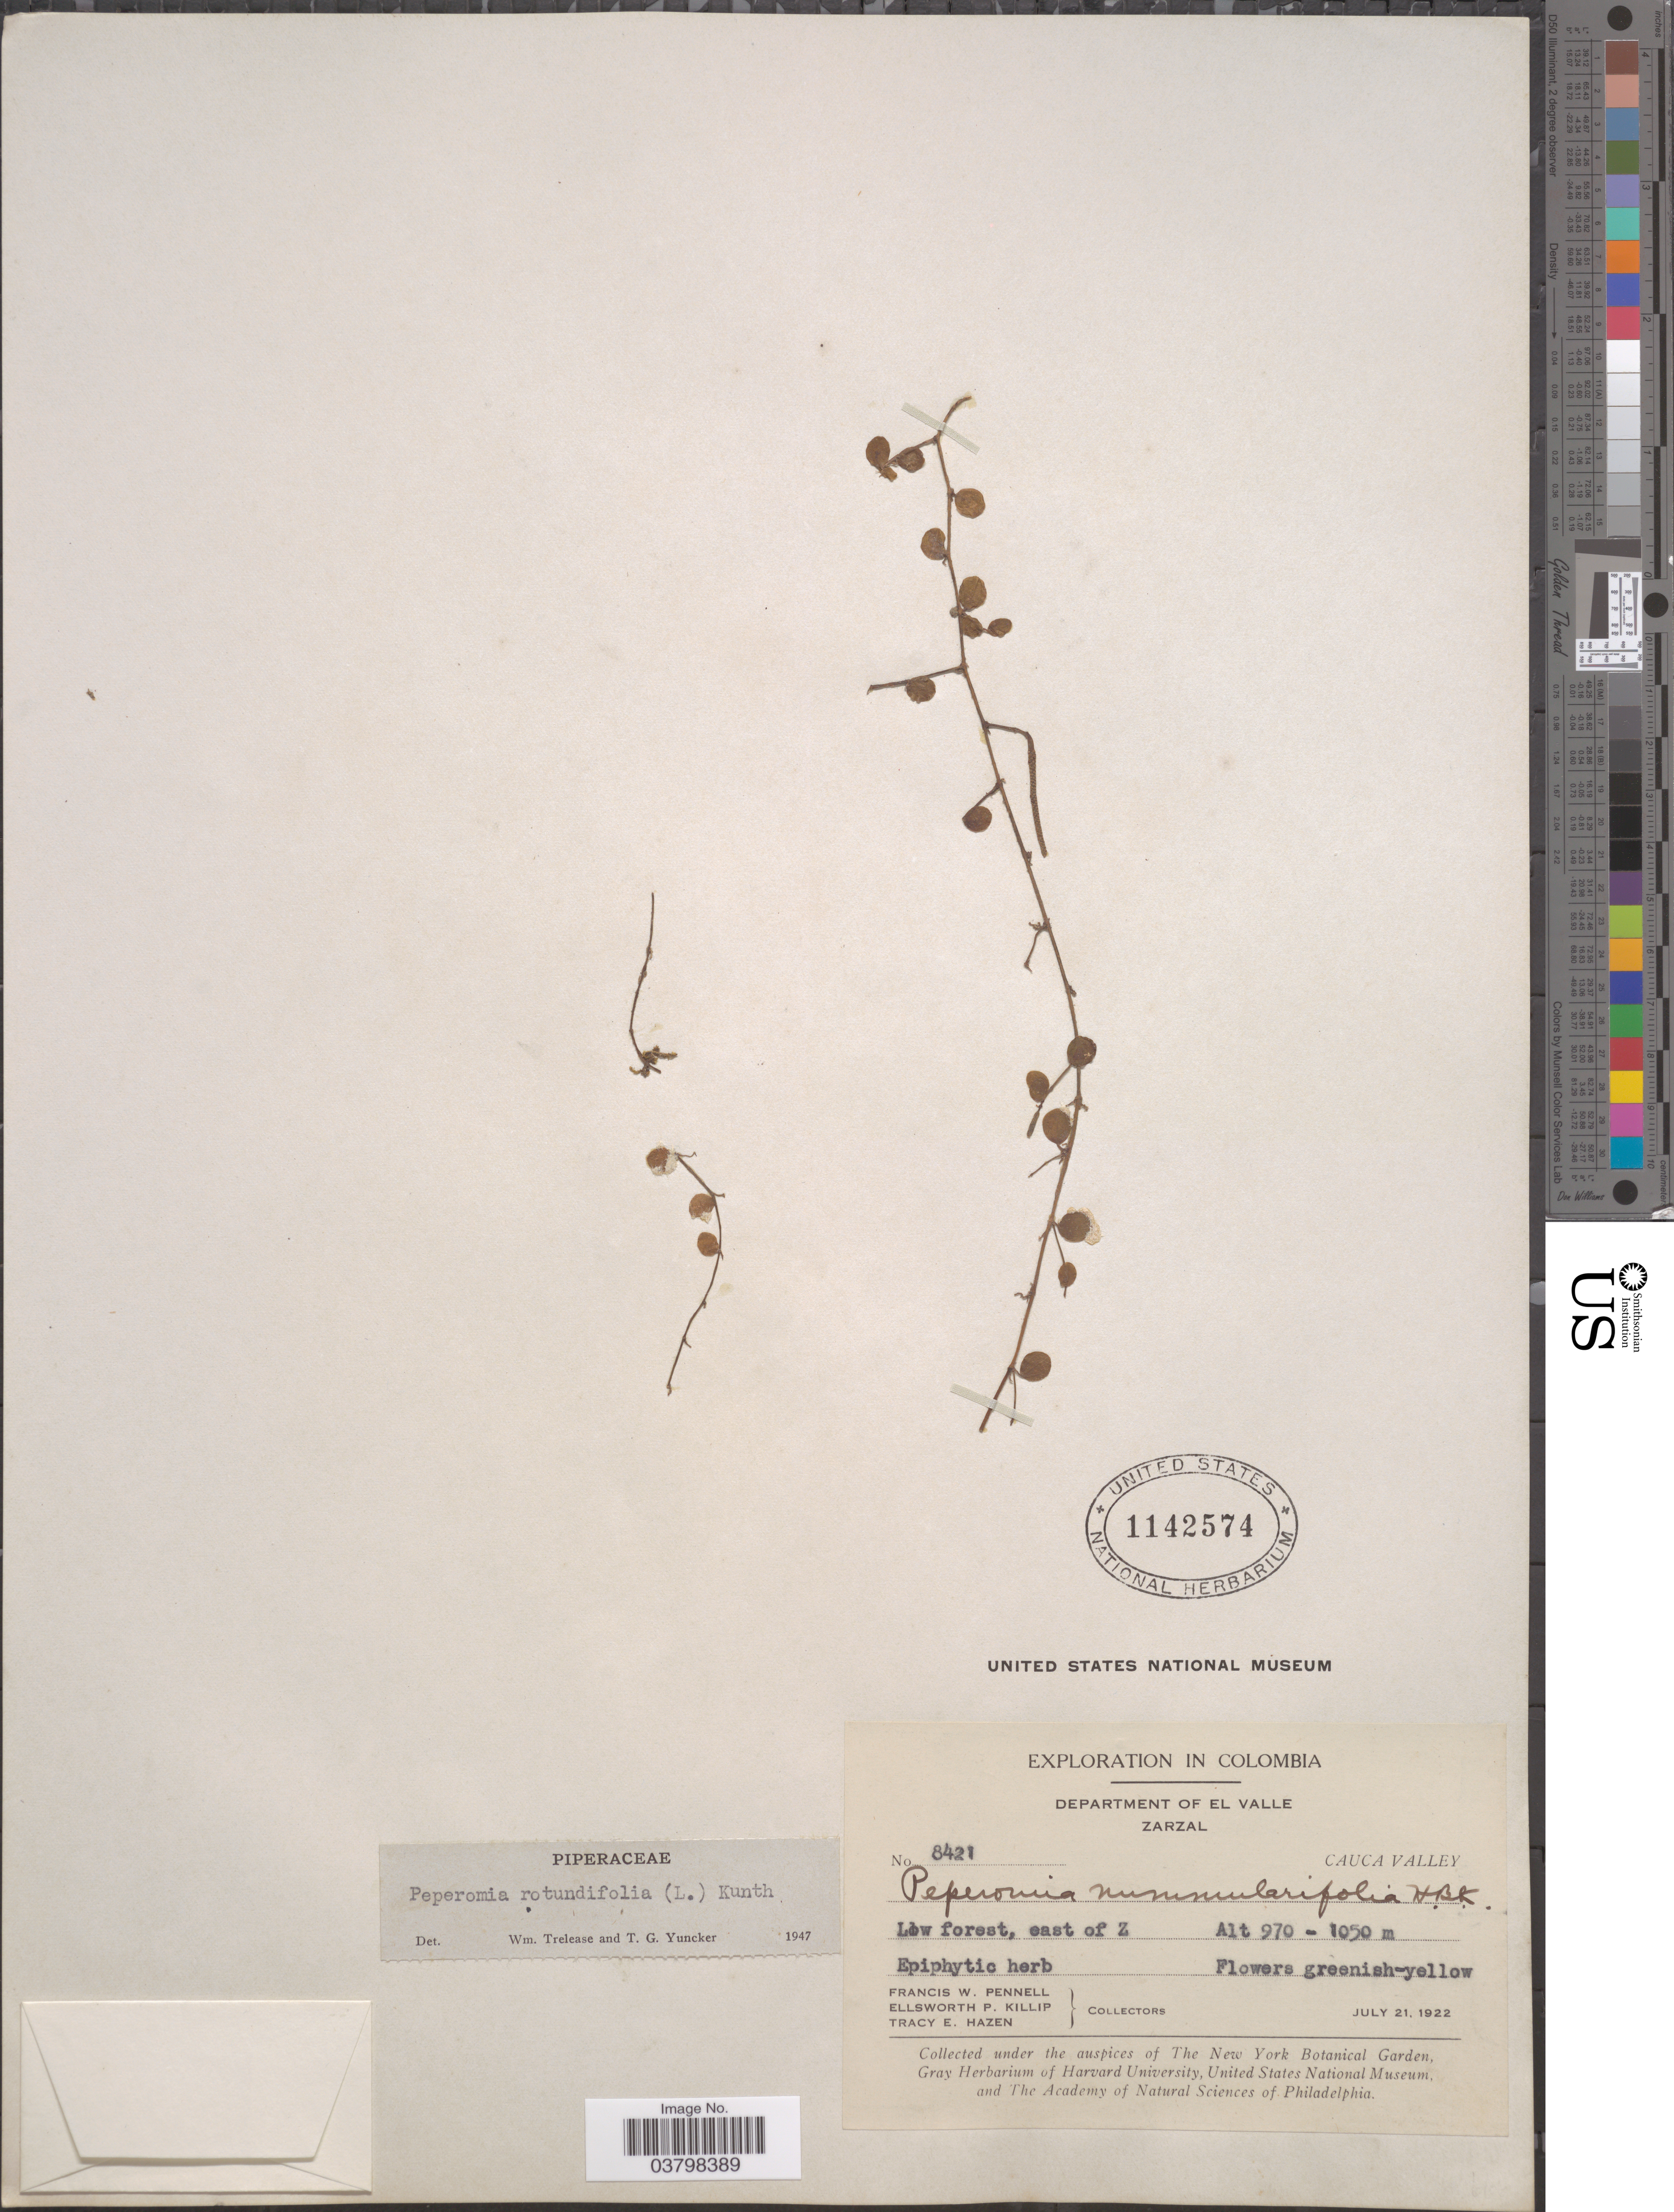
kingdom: Plantae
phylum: Tracheophyta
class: Magnoliopsida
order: Piperales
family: Piperaceae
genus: Peperomia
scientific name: Peperomia rotundifolia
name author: (L.) Kunth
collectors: F. W. Pennell, E. P. Killip & T. E. Hazen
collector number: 8421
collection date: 1922-07-21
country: Colombia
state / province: Valle del Cauca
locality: Department of El Valle. Zarzal. Cauca Valley. Low forest, east of Z.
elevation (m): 970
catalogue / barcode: US 1142574